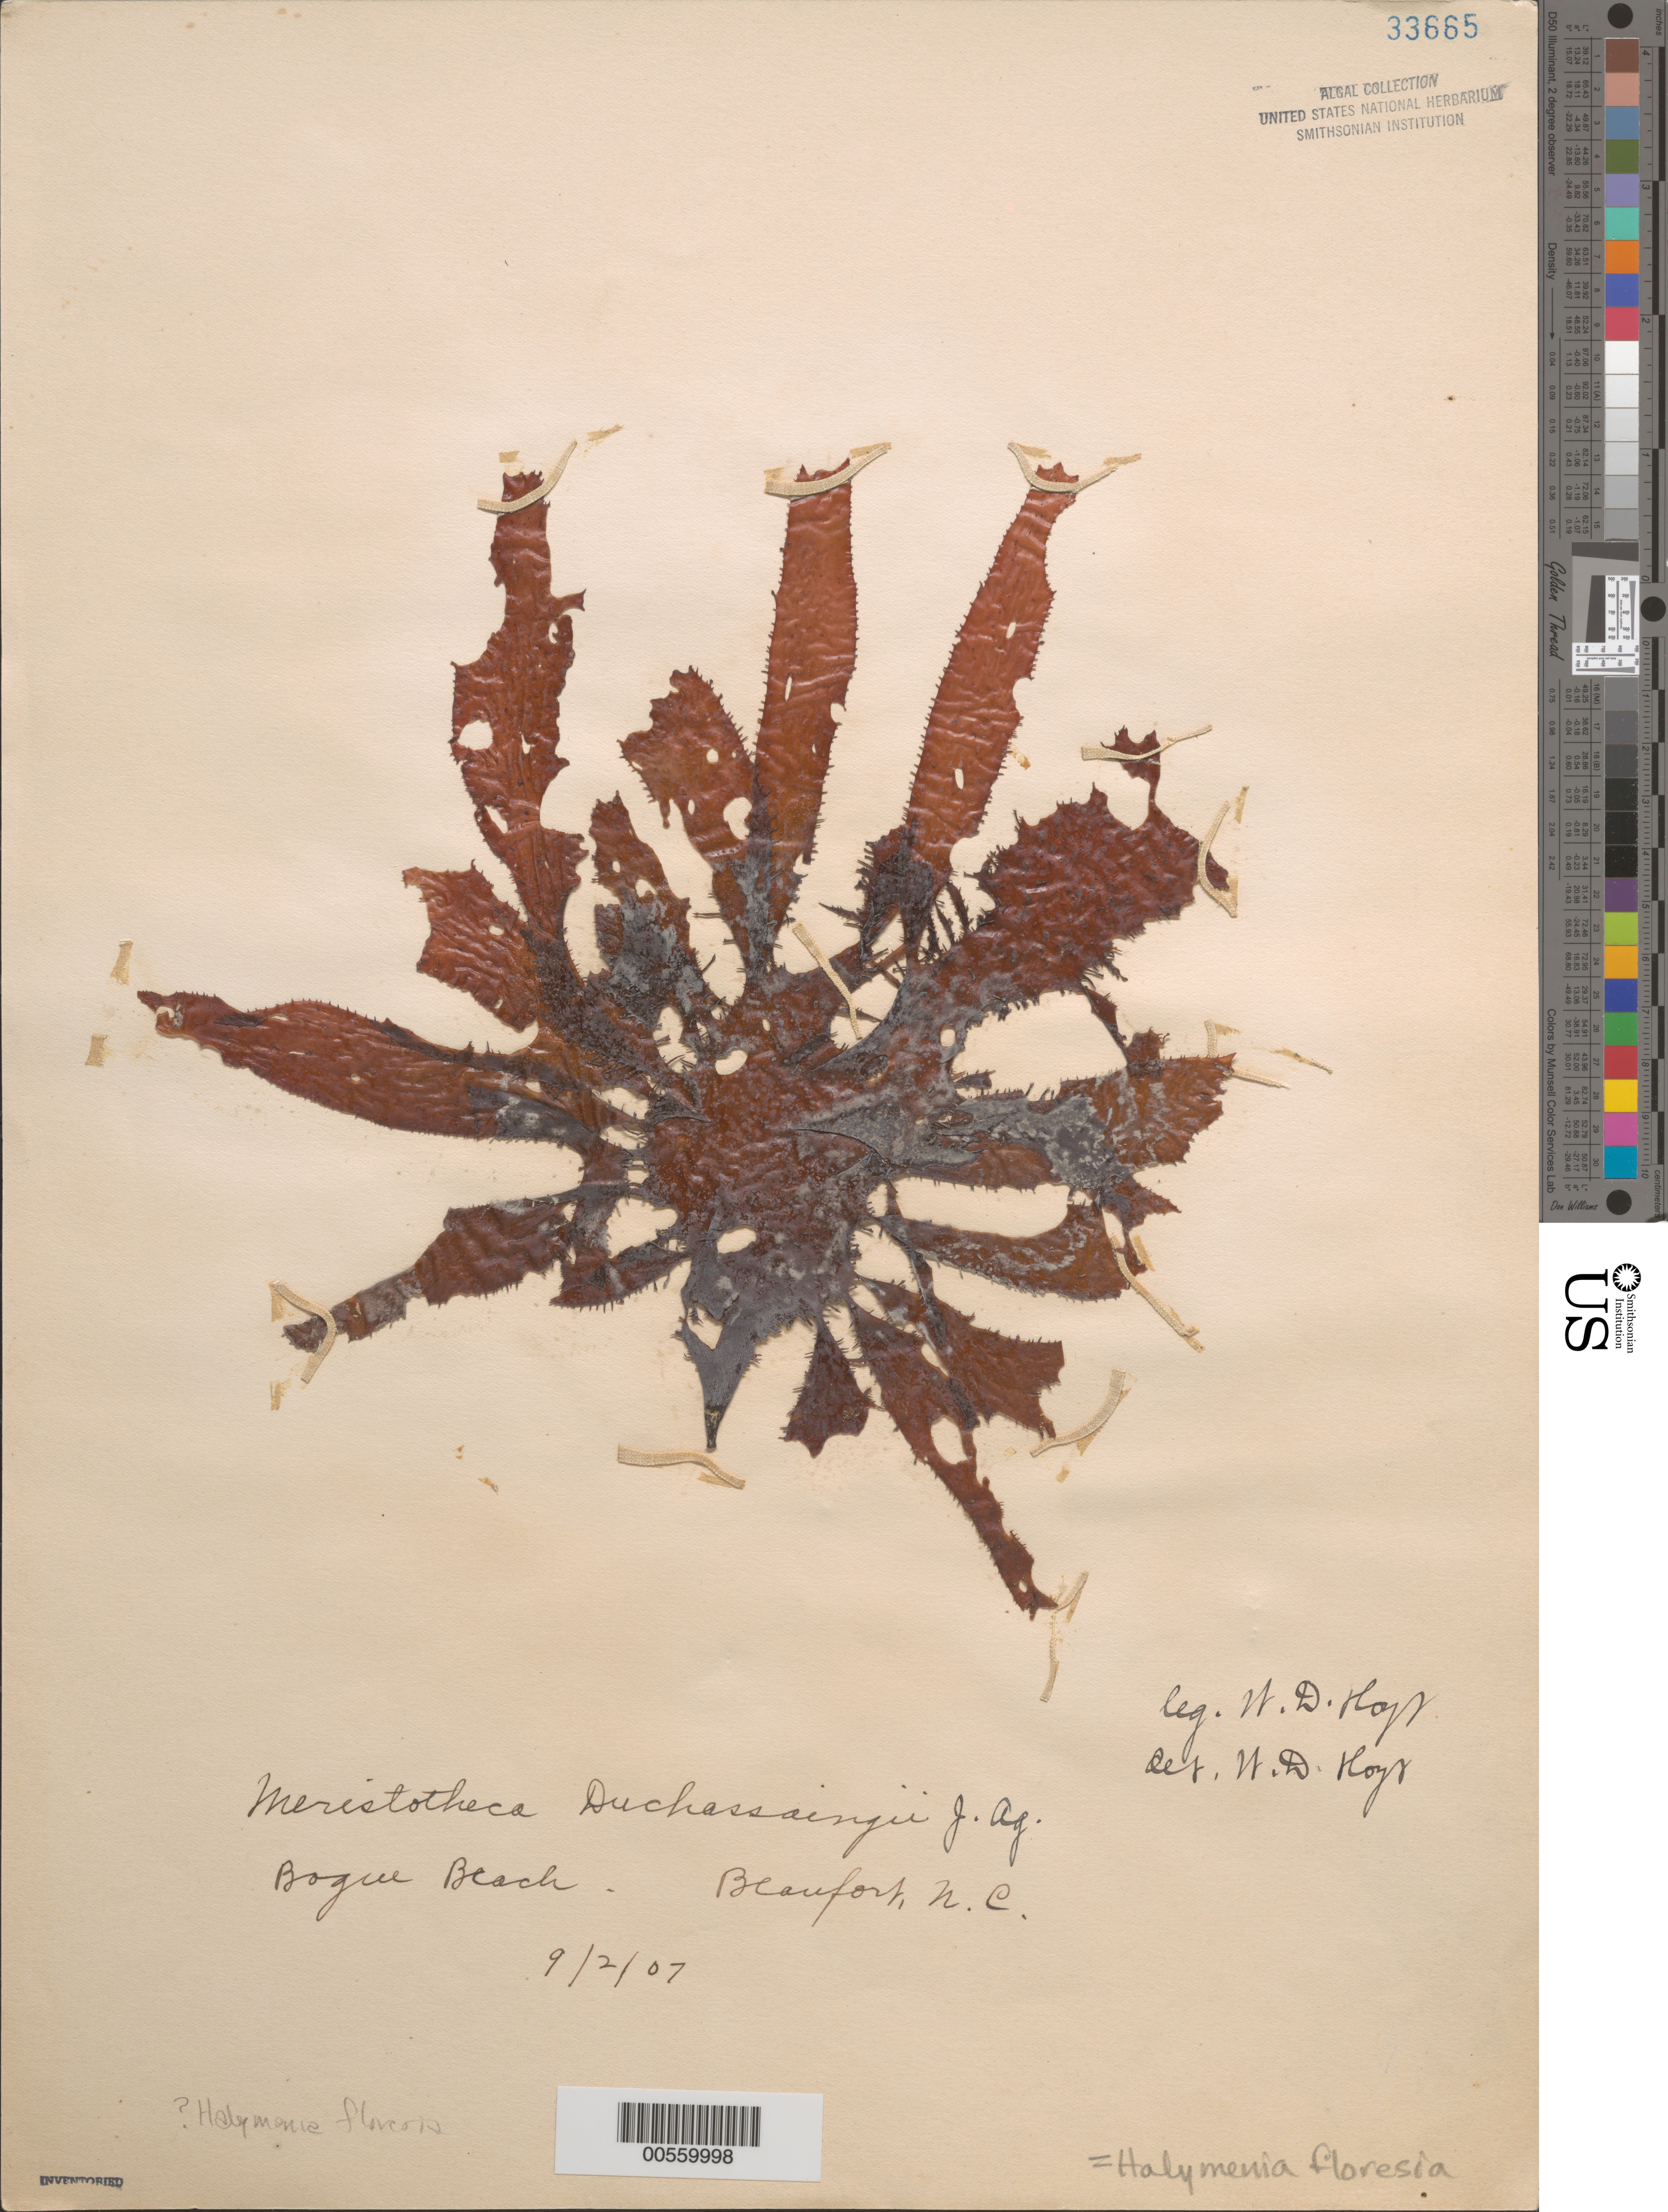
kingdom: Plantae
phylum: Rhodophyta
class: Florideophyceae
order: Halymeniales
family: Halymeniaceae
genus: Halymenia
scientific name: Halymenia floresii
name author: (Clemente) C. Agardh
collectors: W. D. Hoyt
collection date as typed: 02 Sep 1907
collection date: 1907-09-02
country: United States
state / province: North Carolina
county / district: Carteret County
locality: Beaufort, Bogue Beach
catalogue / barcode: US 33665